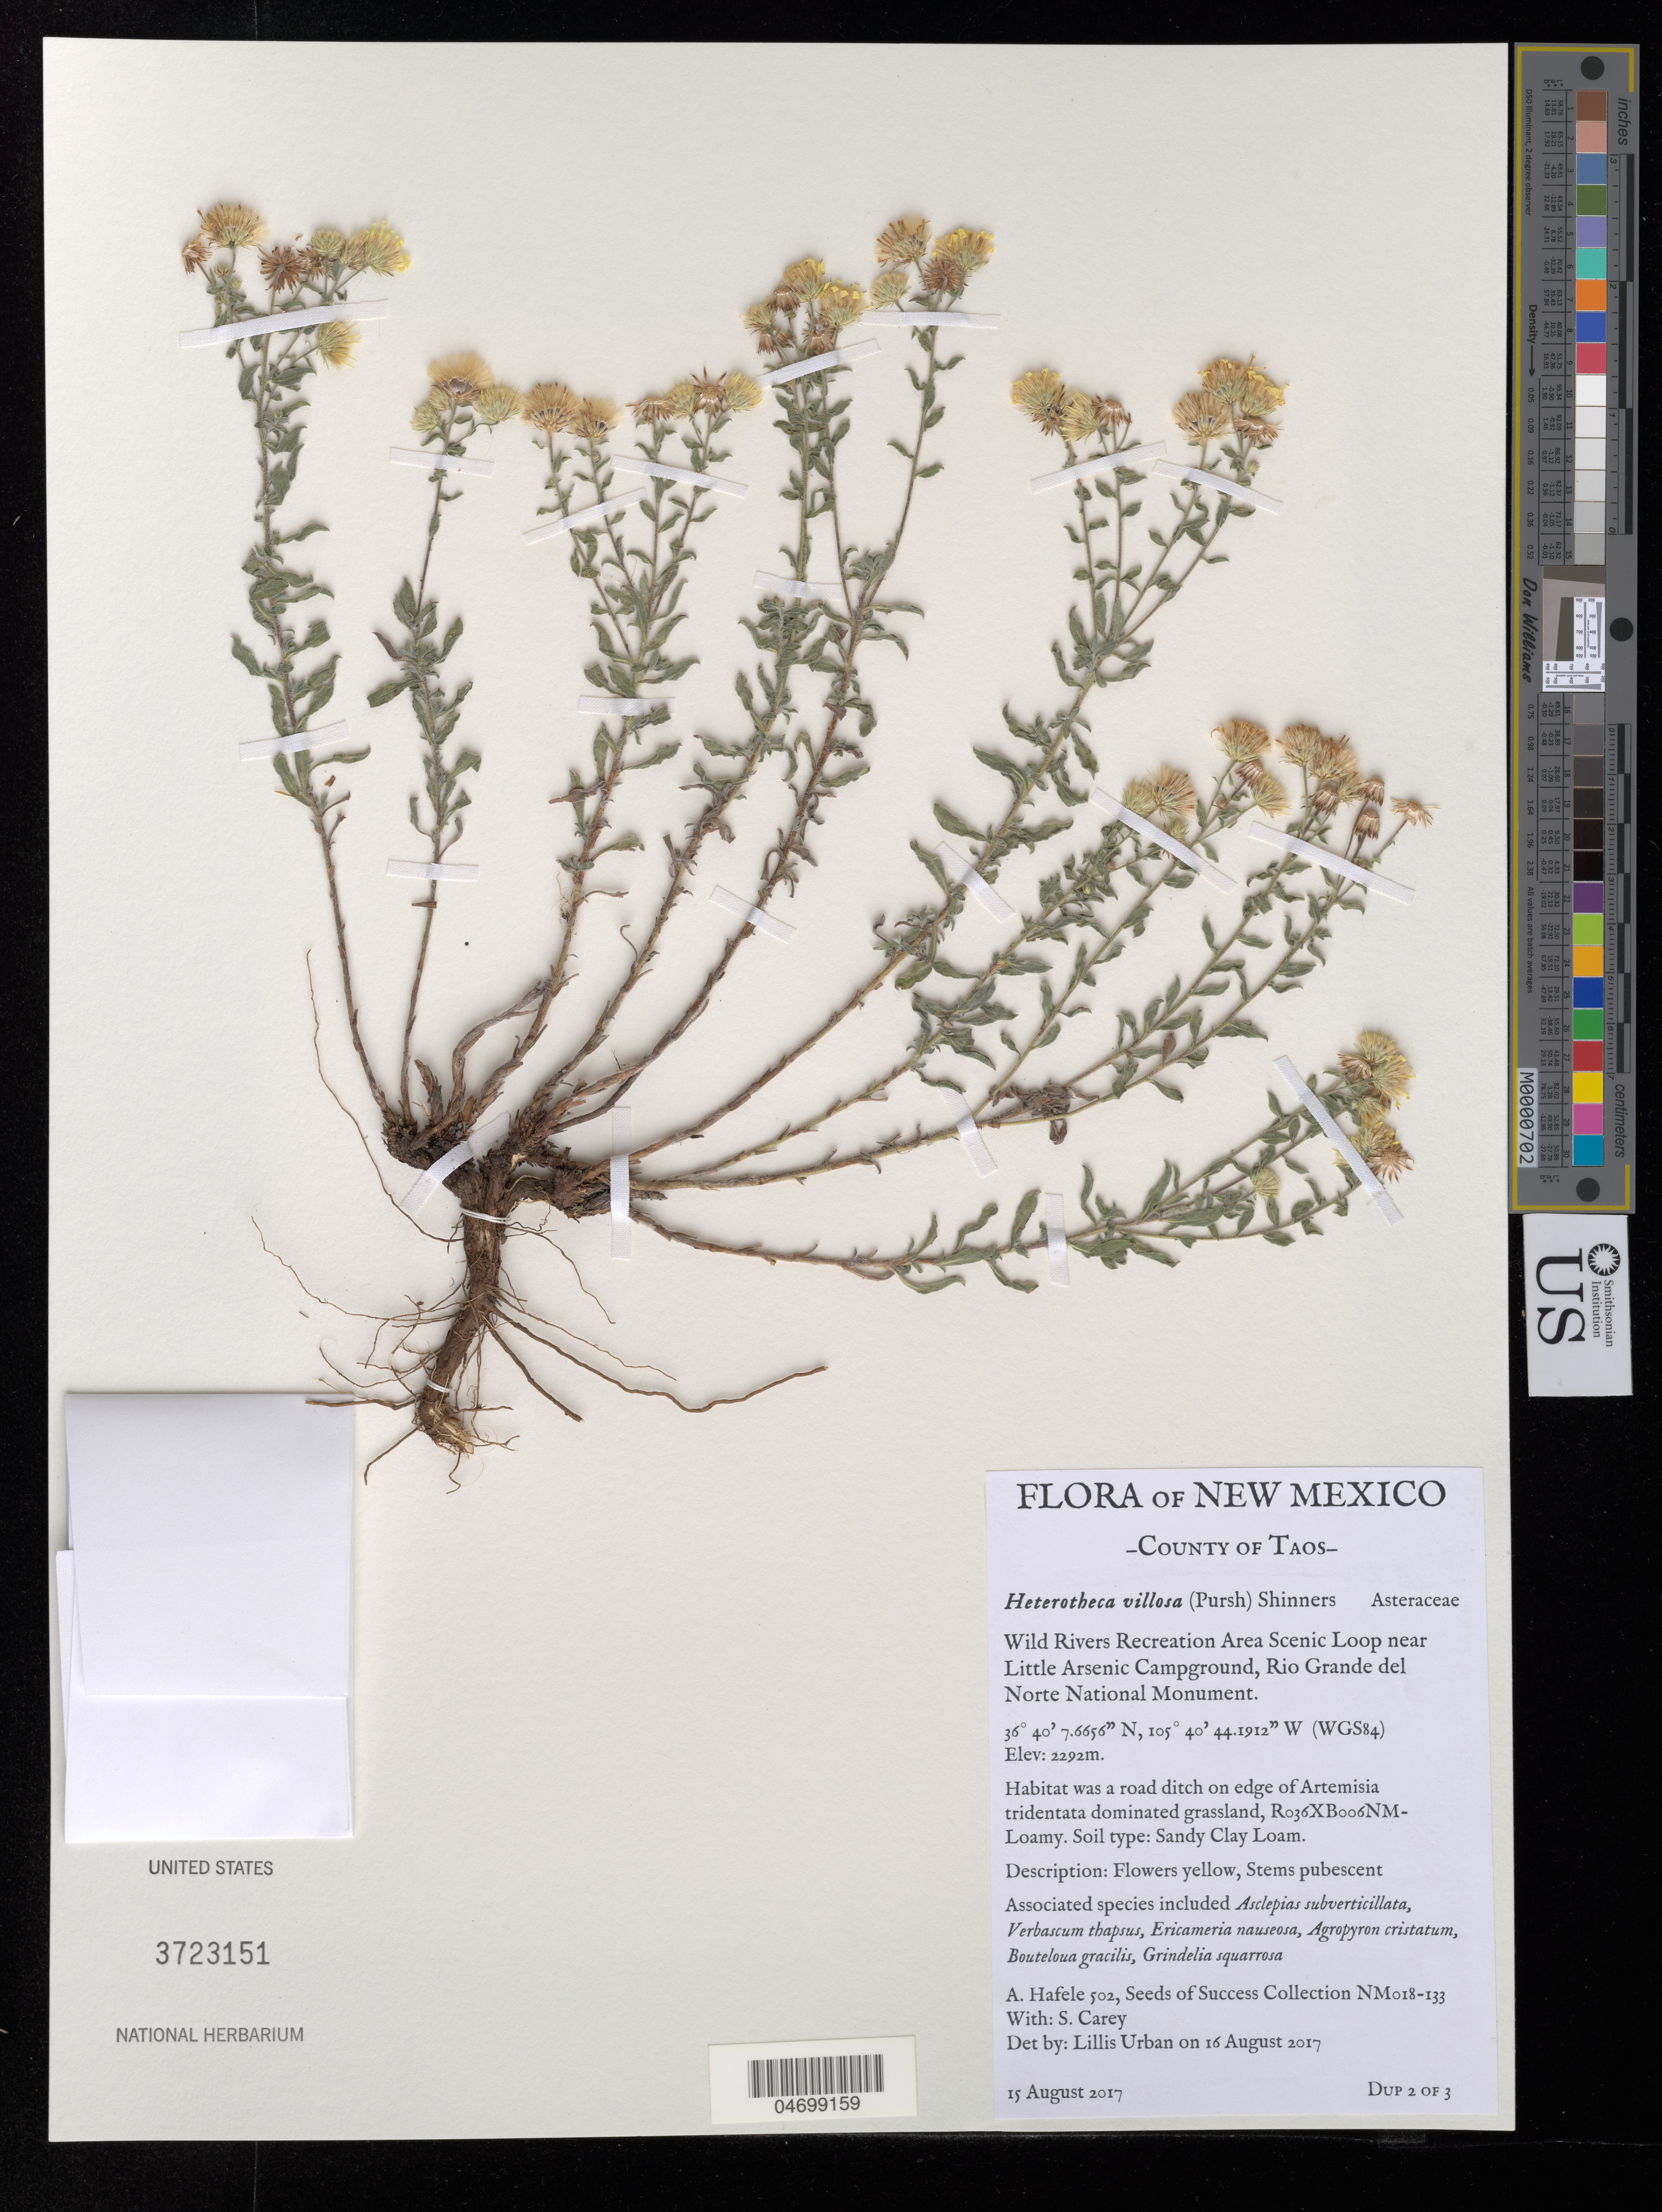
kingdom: Plantae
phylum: Tracheophyta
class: Magnoliopsida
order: Asterales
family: Asteraceae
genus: Heterotheca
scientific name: Heterotheca villosa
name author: (Pursh) Shinners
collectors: A. Hafele & S. Carey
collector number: NM018-133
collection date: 2017-08-15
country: United States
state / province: New Mexico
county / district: Taos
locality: Rio Grande del Norte National Monument, Wild Rivers Rec Area Scenic Loop near little Arsenic Campground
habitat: R036XB006NM-Loamy, In road ditch on edge of Artemisia tridentada dominated grassland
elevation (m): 2292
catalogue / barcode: US 3723151